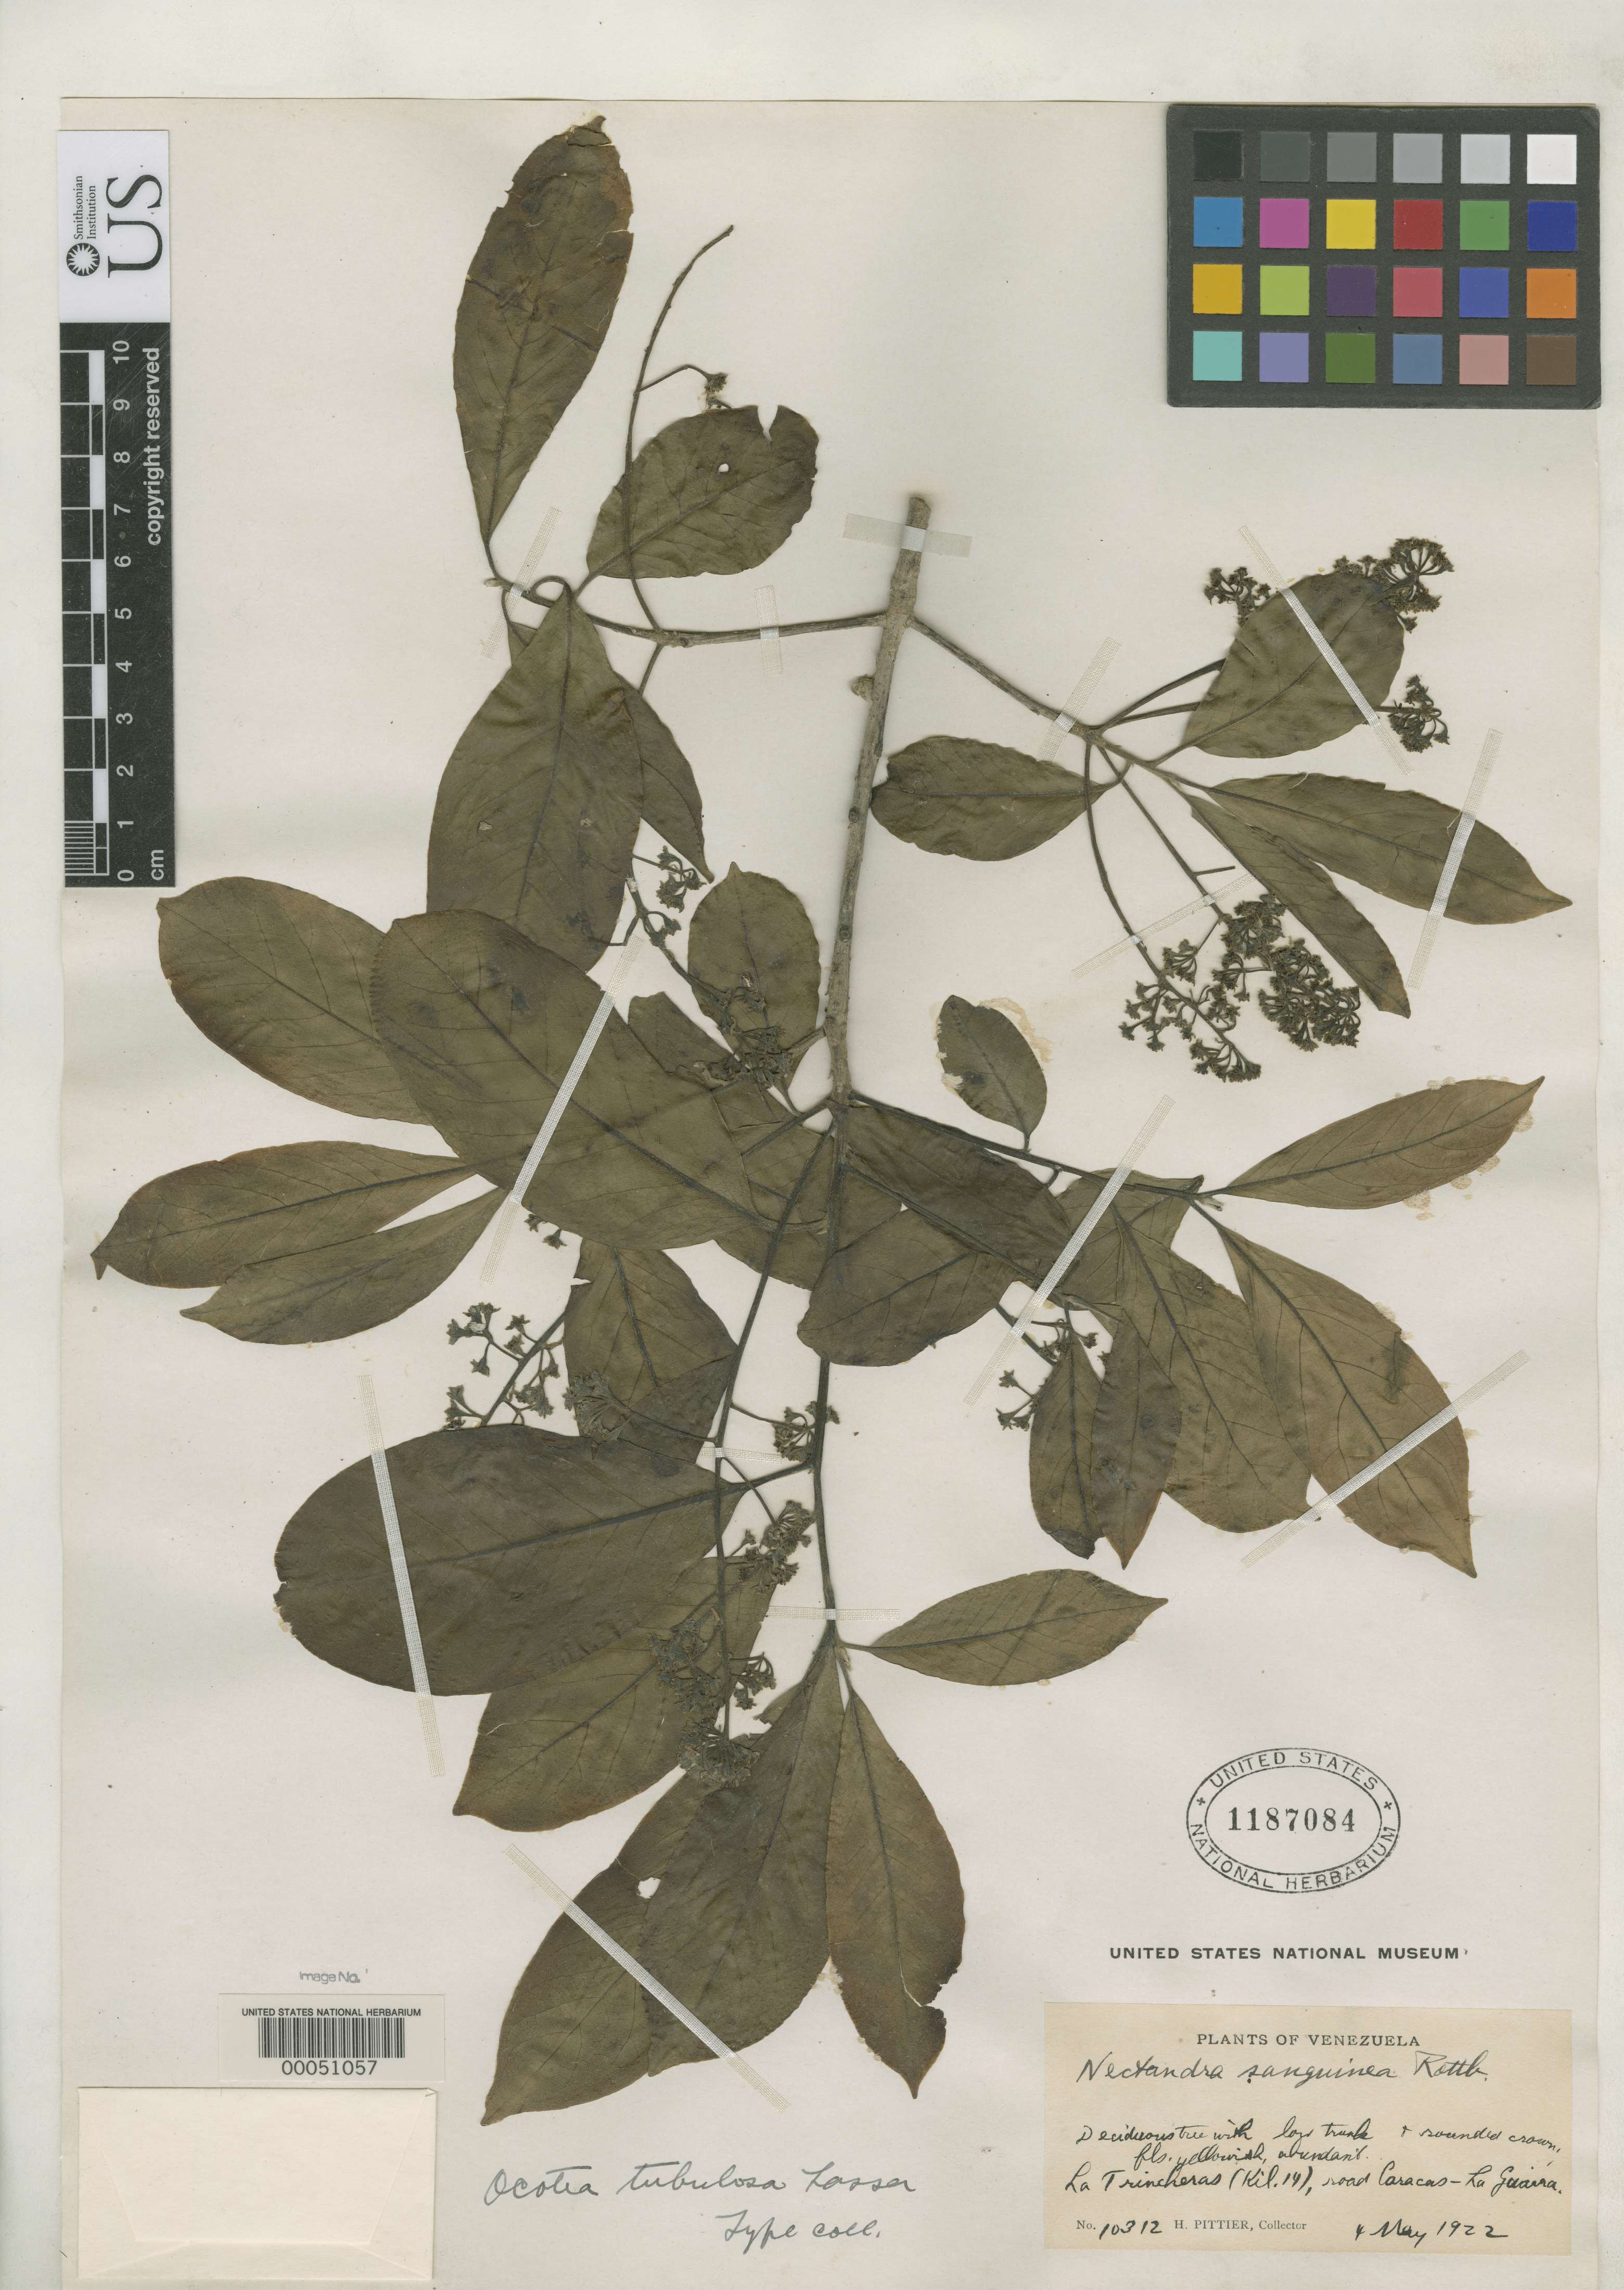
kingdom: Plantae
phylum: Tracheophyta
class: Magnoliopsida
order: Laurales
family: Lauraceae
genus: Ocotea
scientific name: Ocotea tubulosa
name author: Lasser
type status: Type Fragment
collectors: H. F. Pittier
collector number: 10312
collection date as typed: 04 May 1922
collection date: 1922-05-04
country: Venezuela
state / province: Mérida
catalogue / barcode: US 1187084